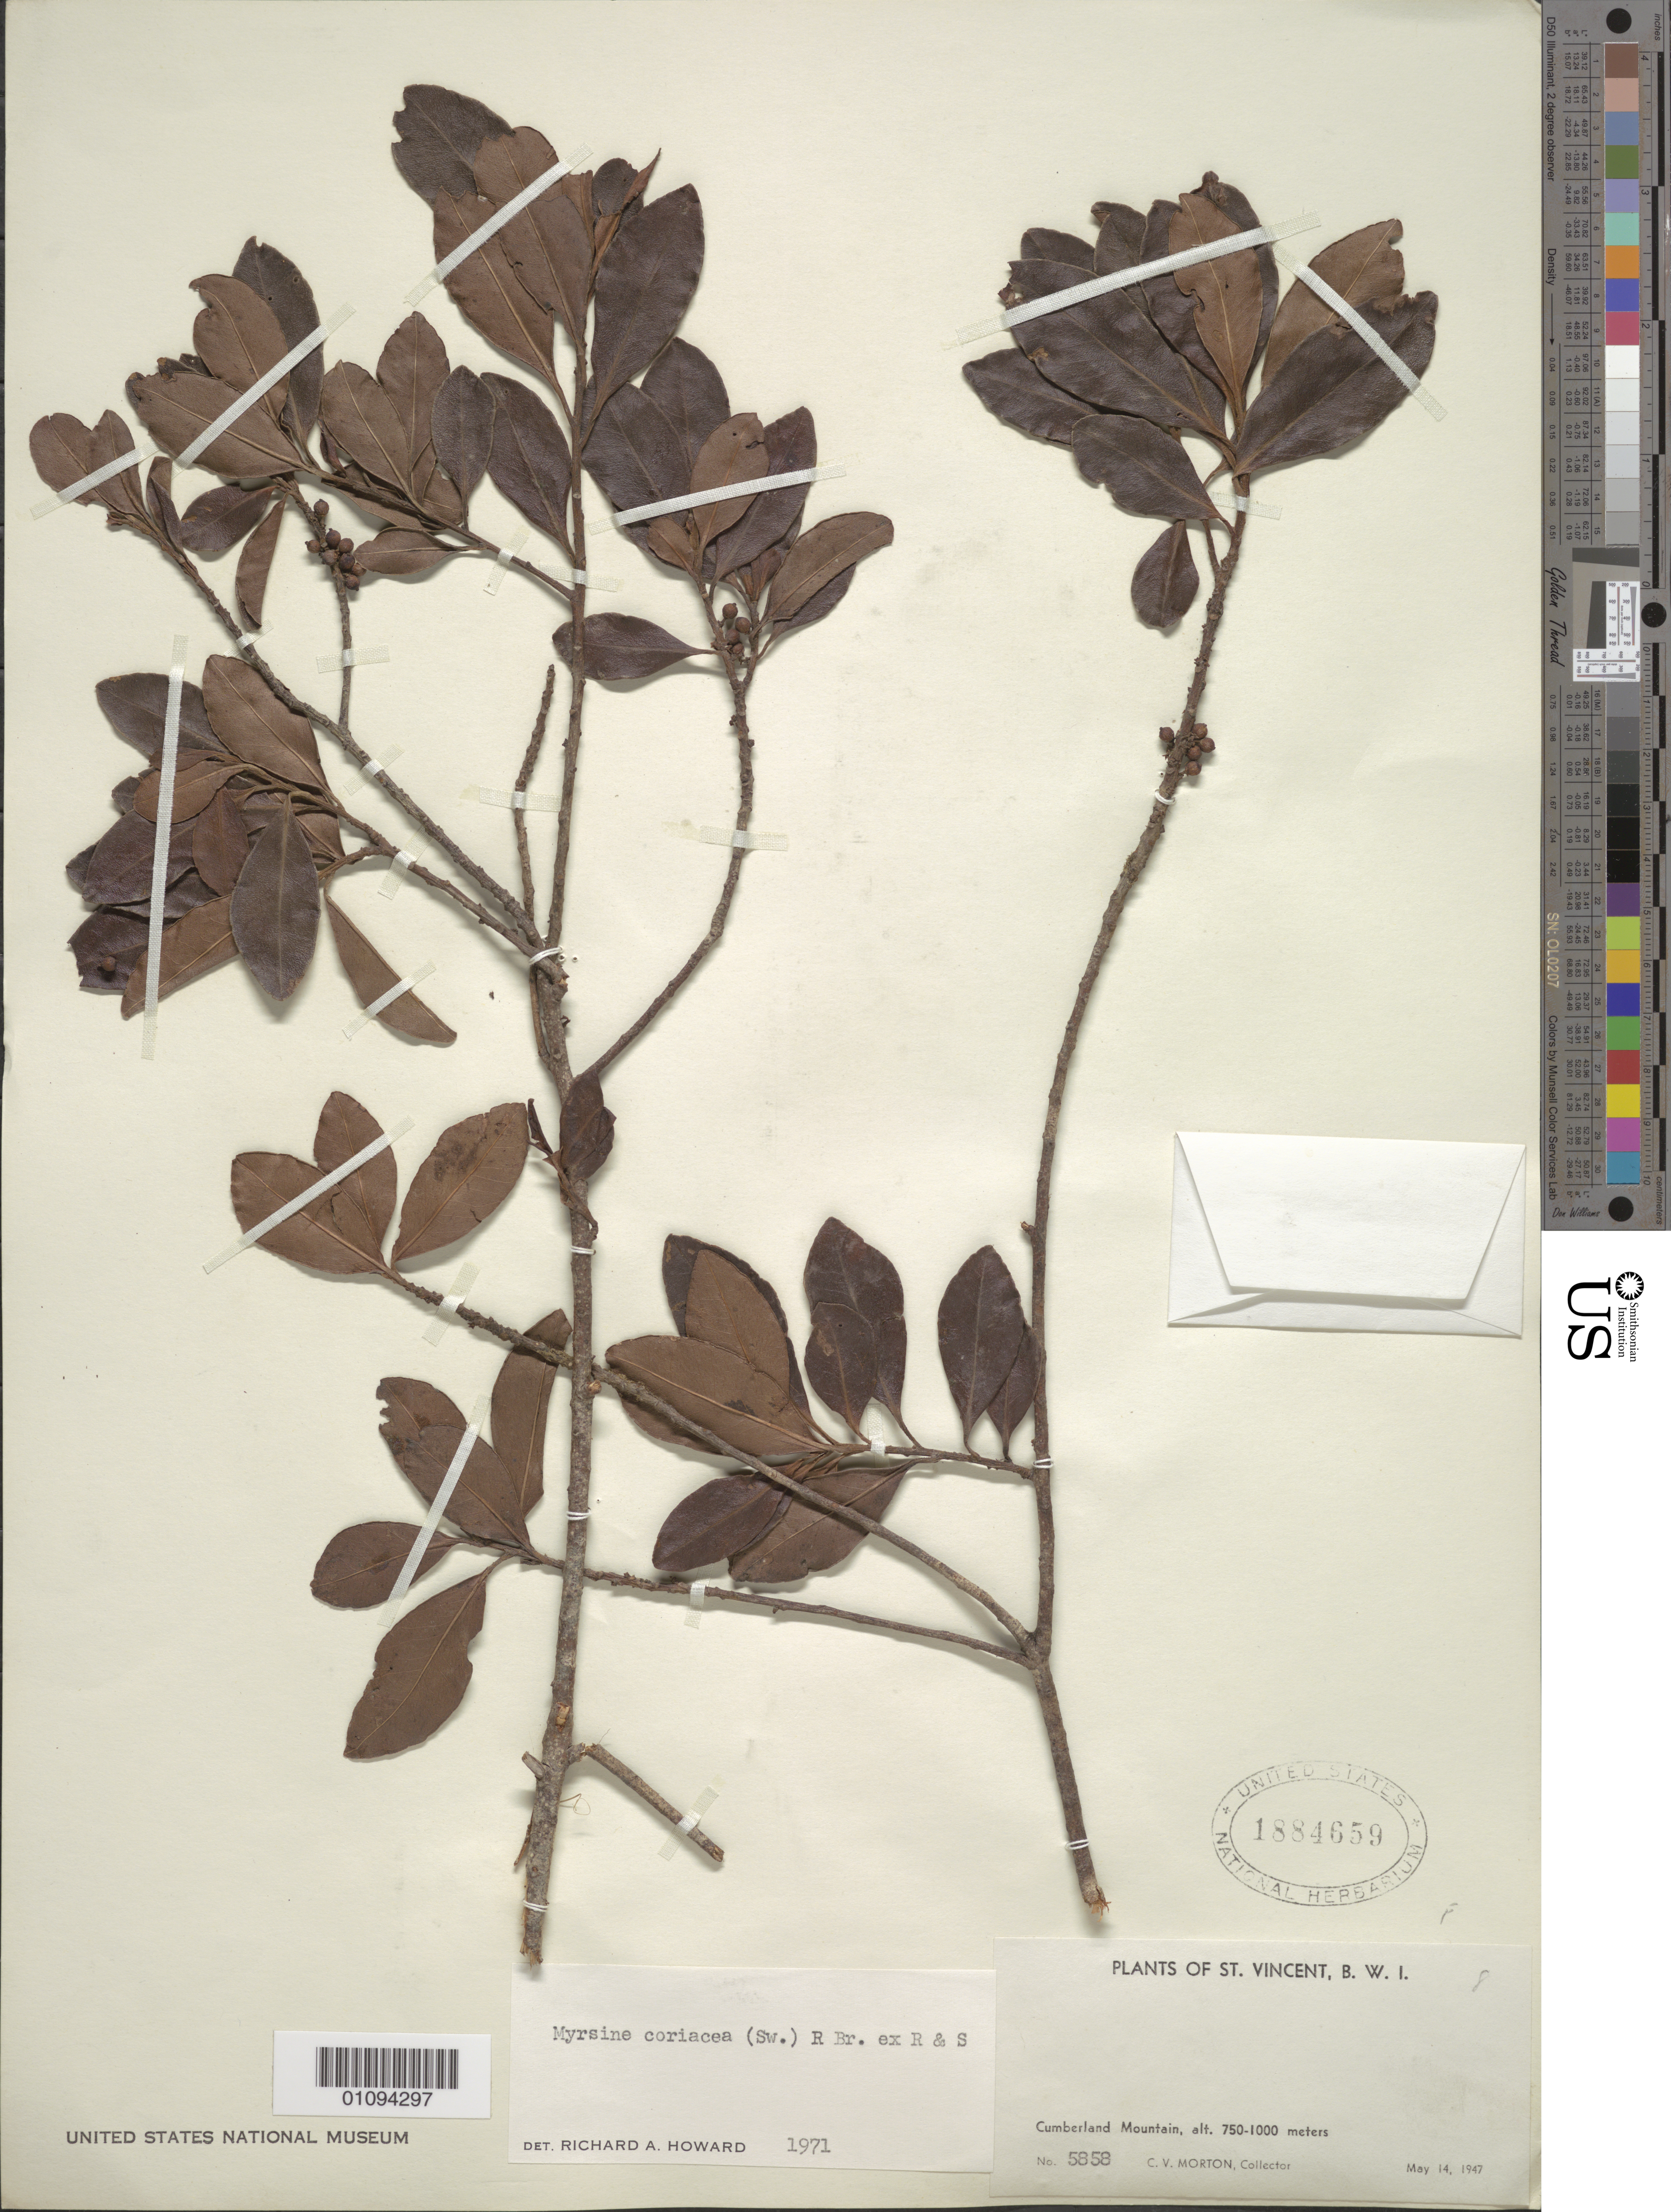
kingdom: Plantae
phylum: Tracheophyta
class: Magnoliopsida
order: Ericales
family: Primulaceae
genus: Myrsine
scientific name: Myrsine coriacea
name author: (Sw.) R. Br. ex Roem. & Schult.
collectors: C. V. Morton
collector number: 5858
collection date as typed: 14 May 1947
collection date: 1947-05-14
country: St. Vincent - Grenadines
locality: Cumberland Mountain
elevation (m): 750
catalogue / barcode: US 1884659